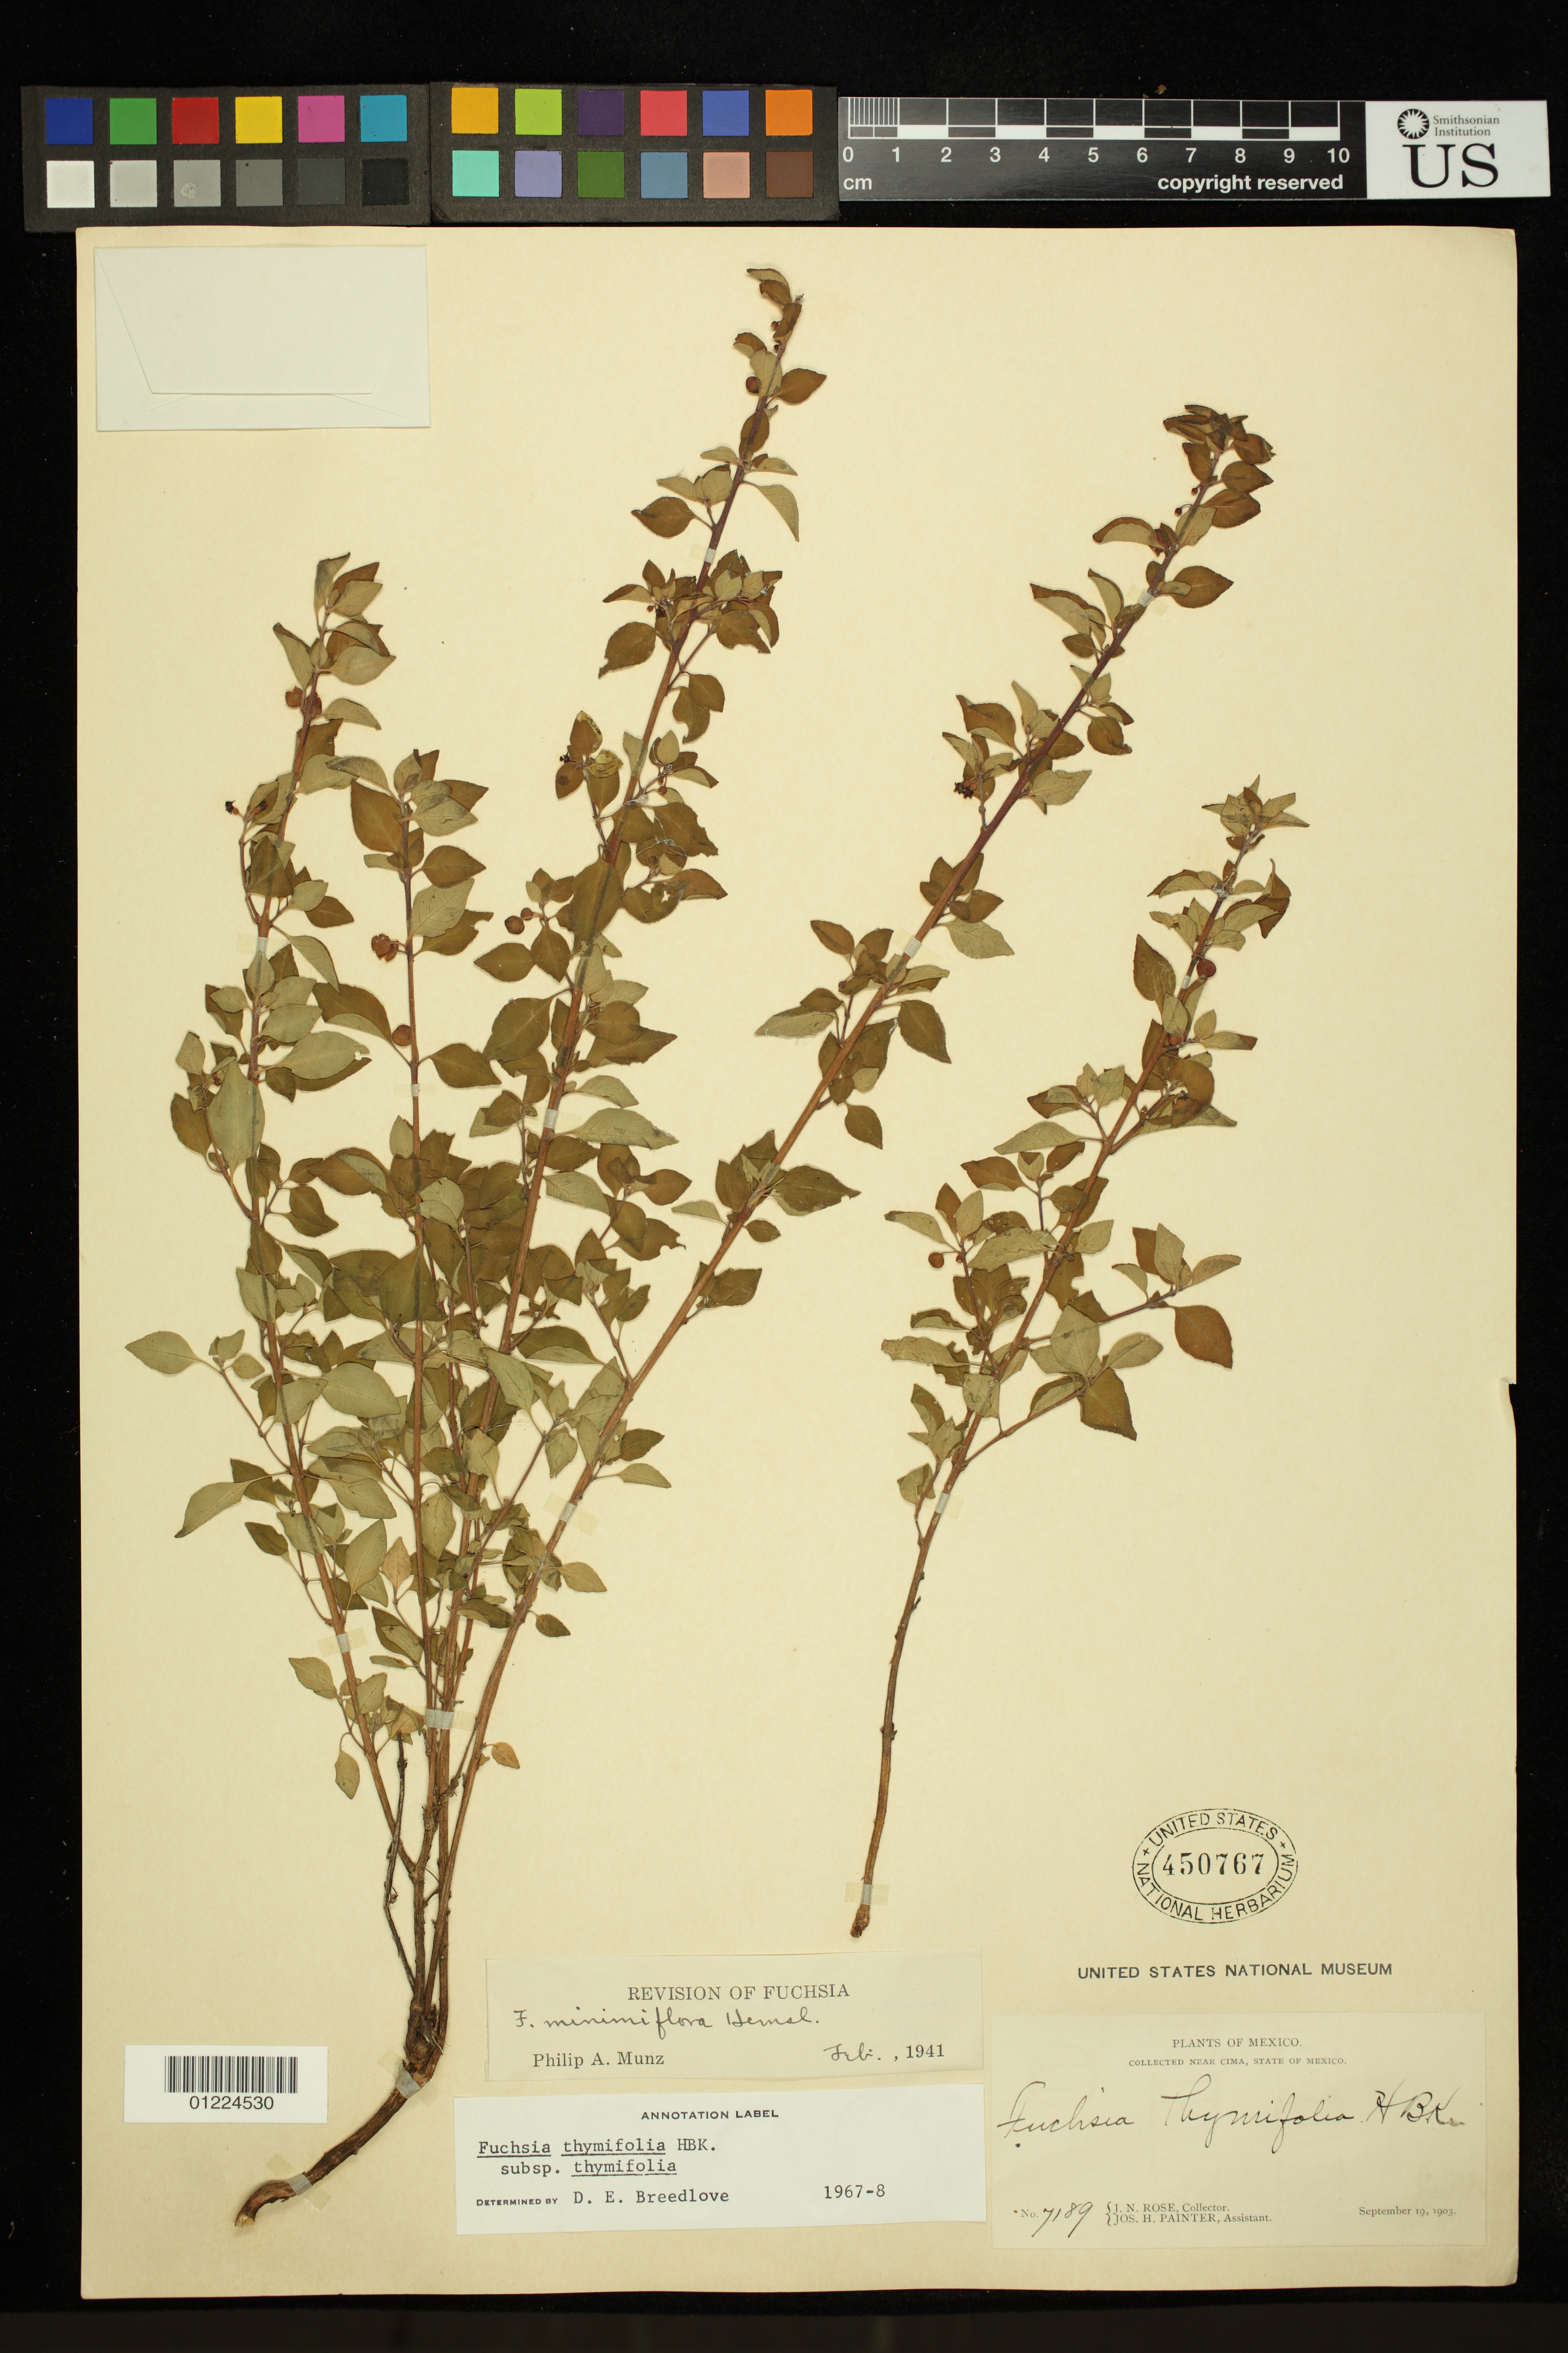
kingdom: Plantae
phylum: Tracheophyta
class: Magnoliopsida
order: Myrtales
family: Onagraceae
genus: Fuchsia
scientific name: Fuchsia thymifolia subsp. thymifolia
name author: Kunth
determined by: Breedlove, D. E.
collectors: J. N. Rose & J. H. Painter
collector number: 7189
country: Mexico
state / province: México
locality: Near Cima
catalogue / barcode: US 450767